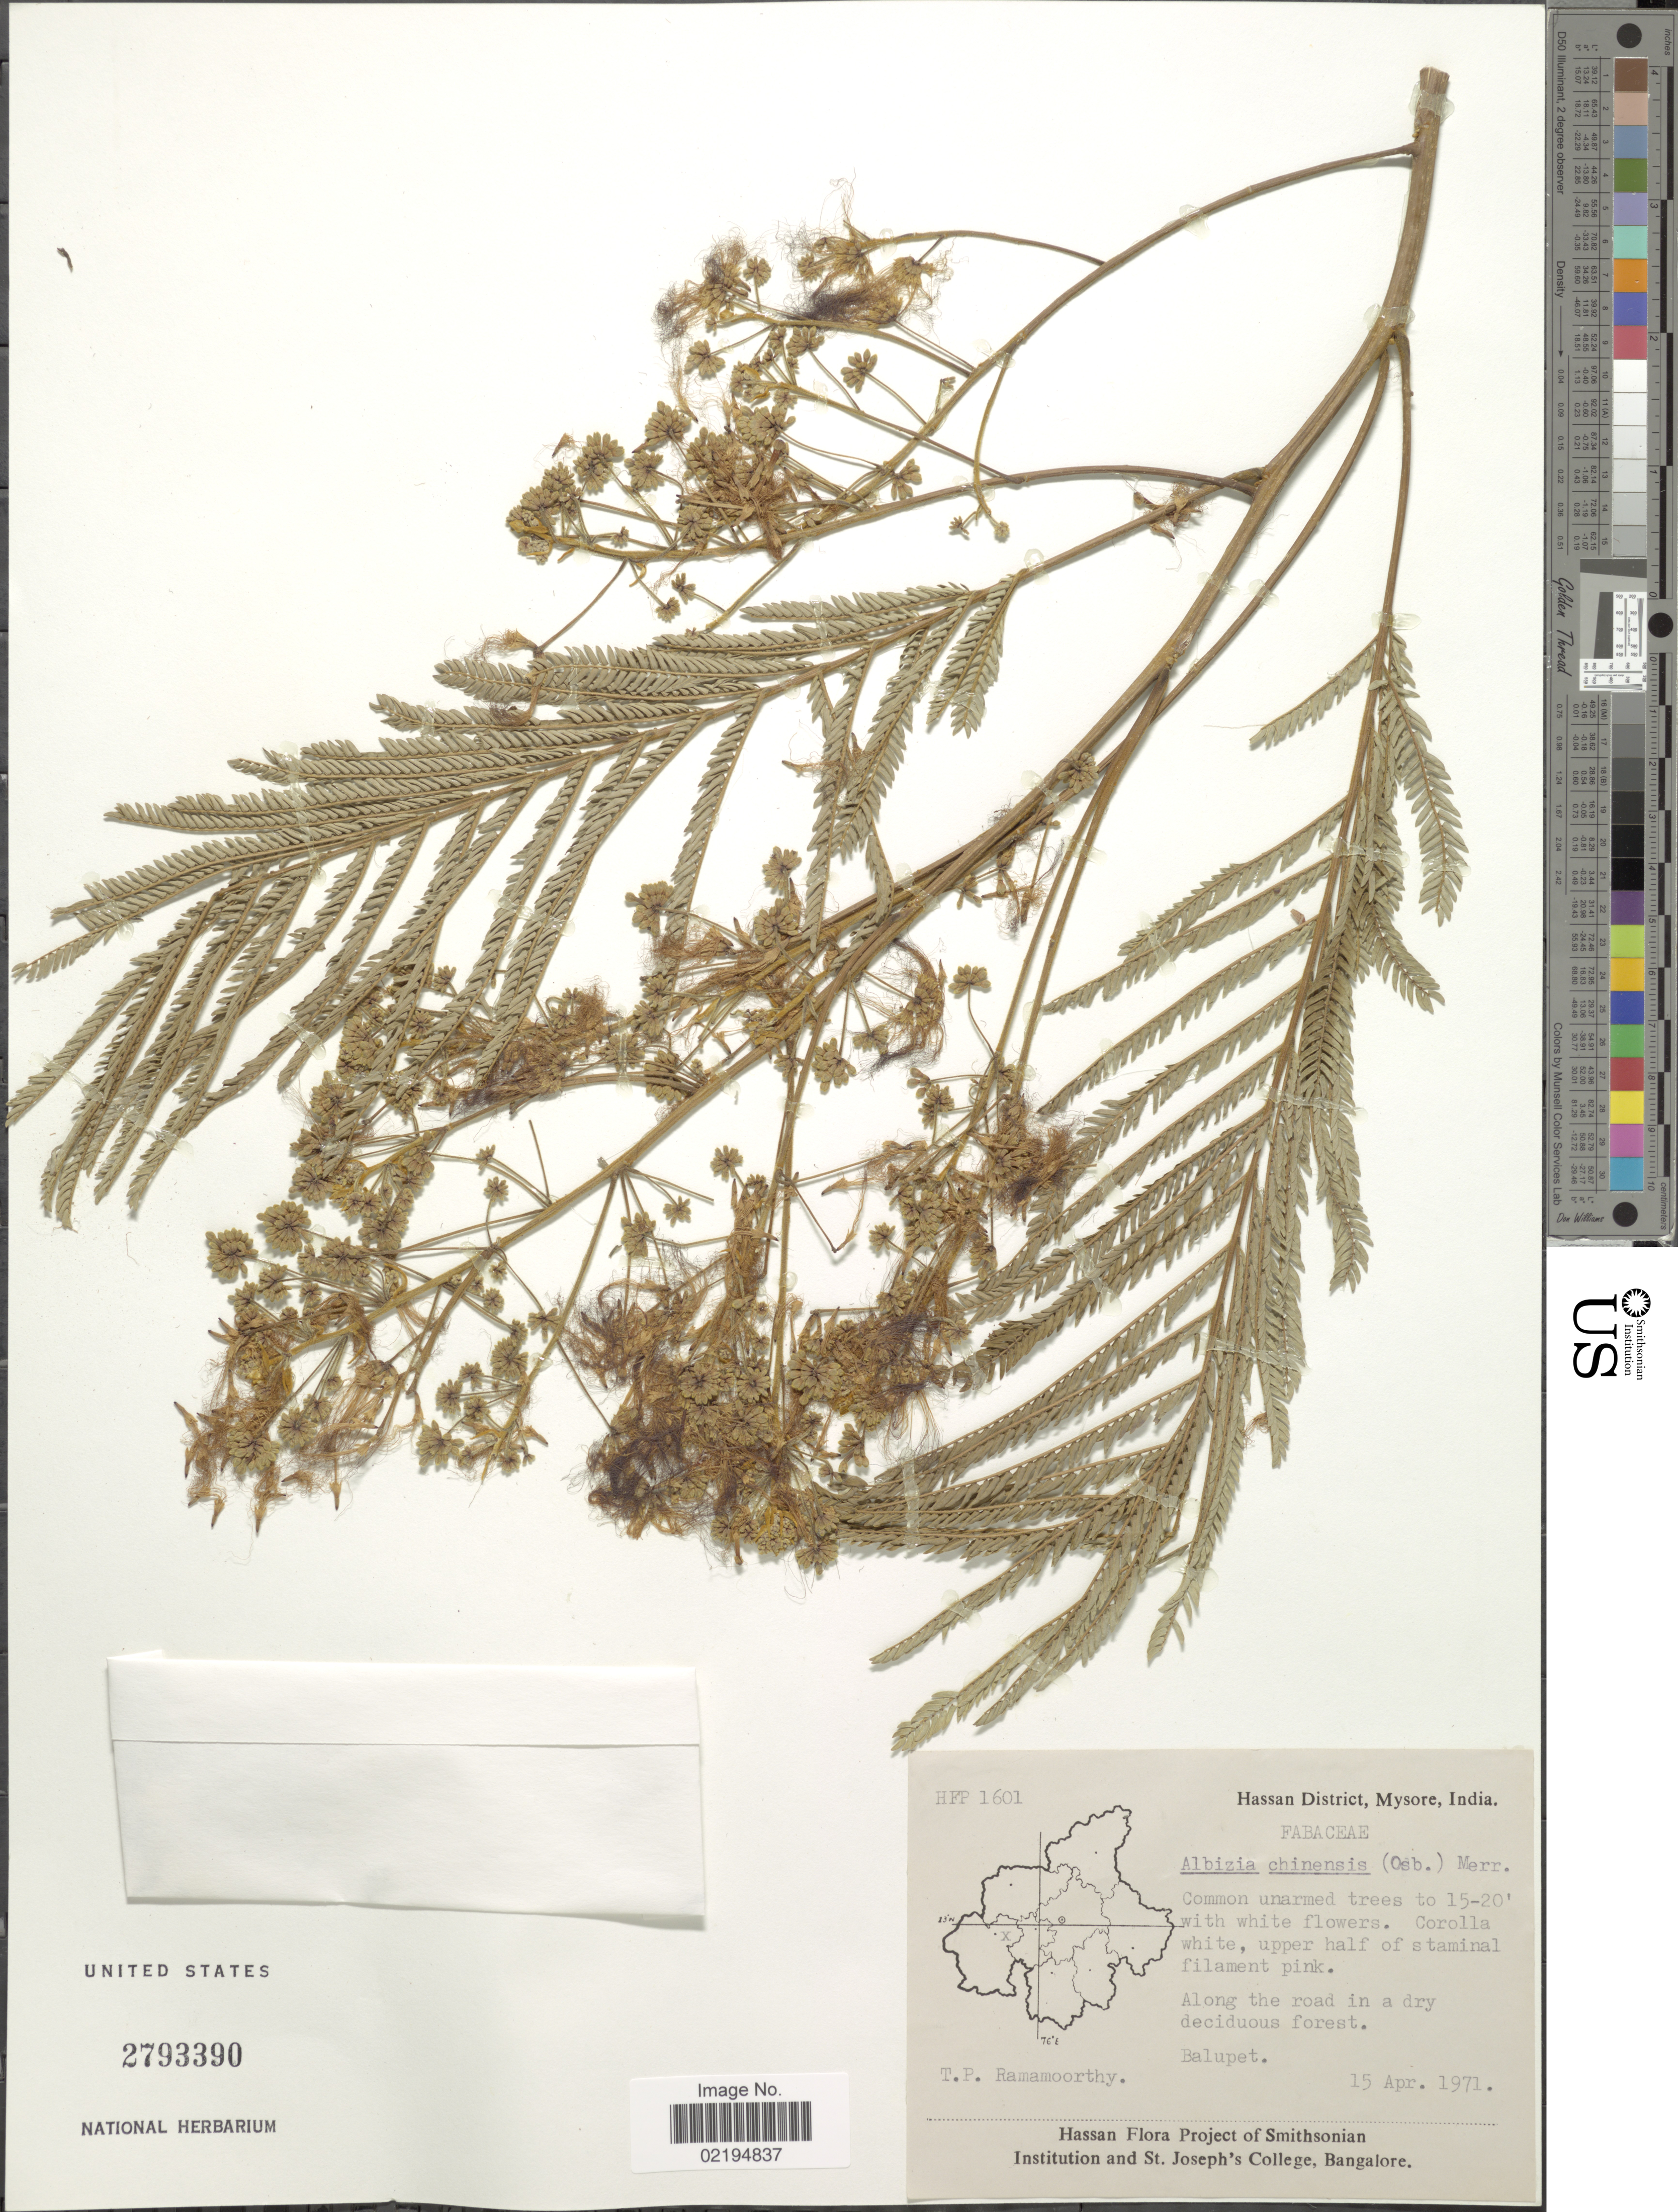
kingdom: Plantae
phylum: Tracheophyta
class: Magnoliopsida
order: Fabales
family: Fabaceae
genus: Albizia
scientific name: Albizia chinensis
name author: (Osbeck) Merr.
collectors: T. P. Ramamoorthy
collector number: HFP 1601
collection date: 1971-04-15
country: India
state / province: Karnataka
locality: Hassan District, Mysore, along the road in a dry deciduous forest, Balupet.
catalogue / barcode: US 2793390